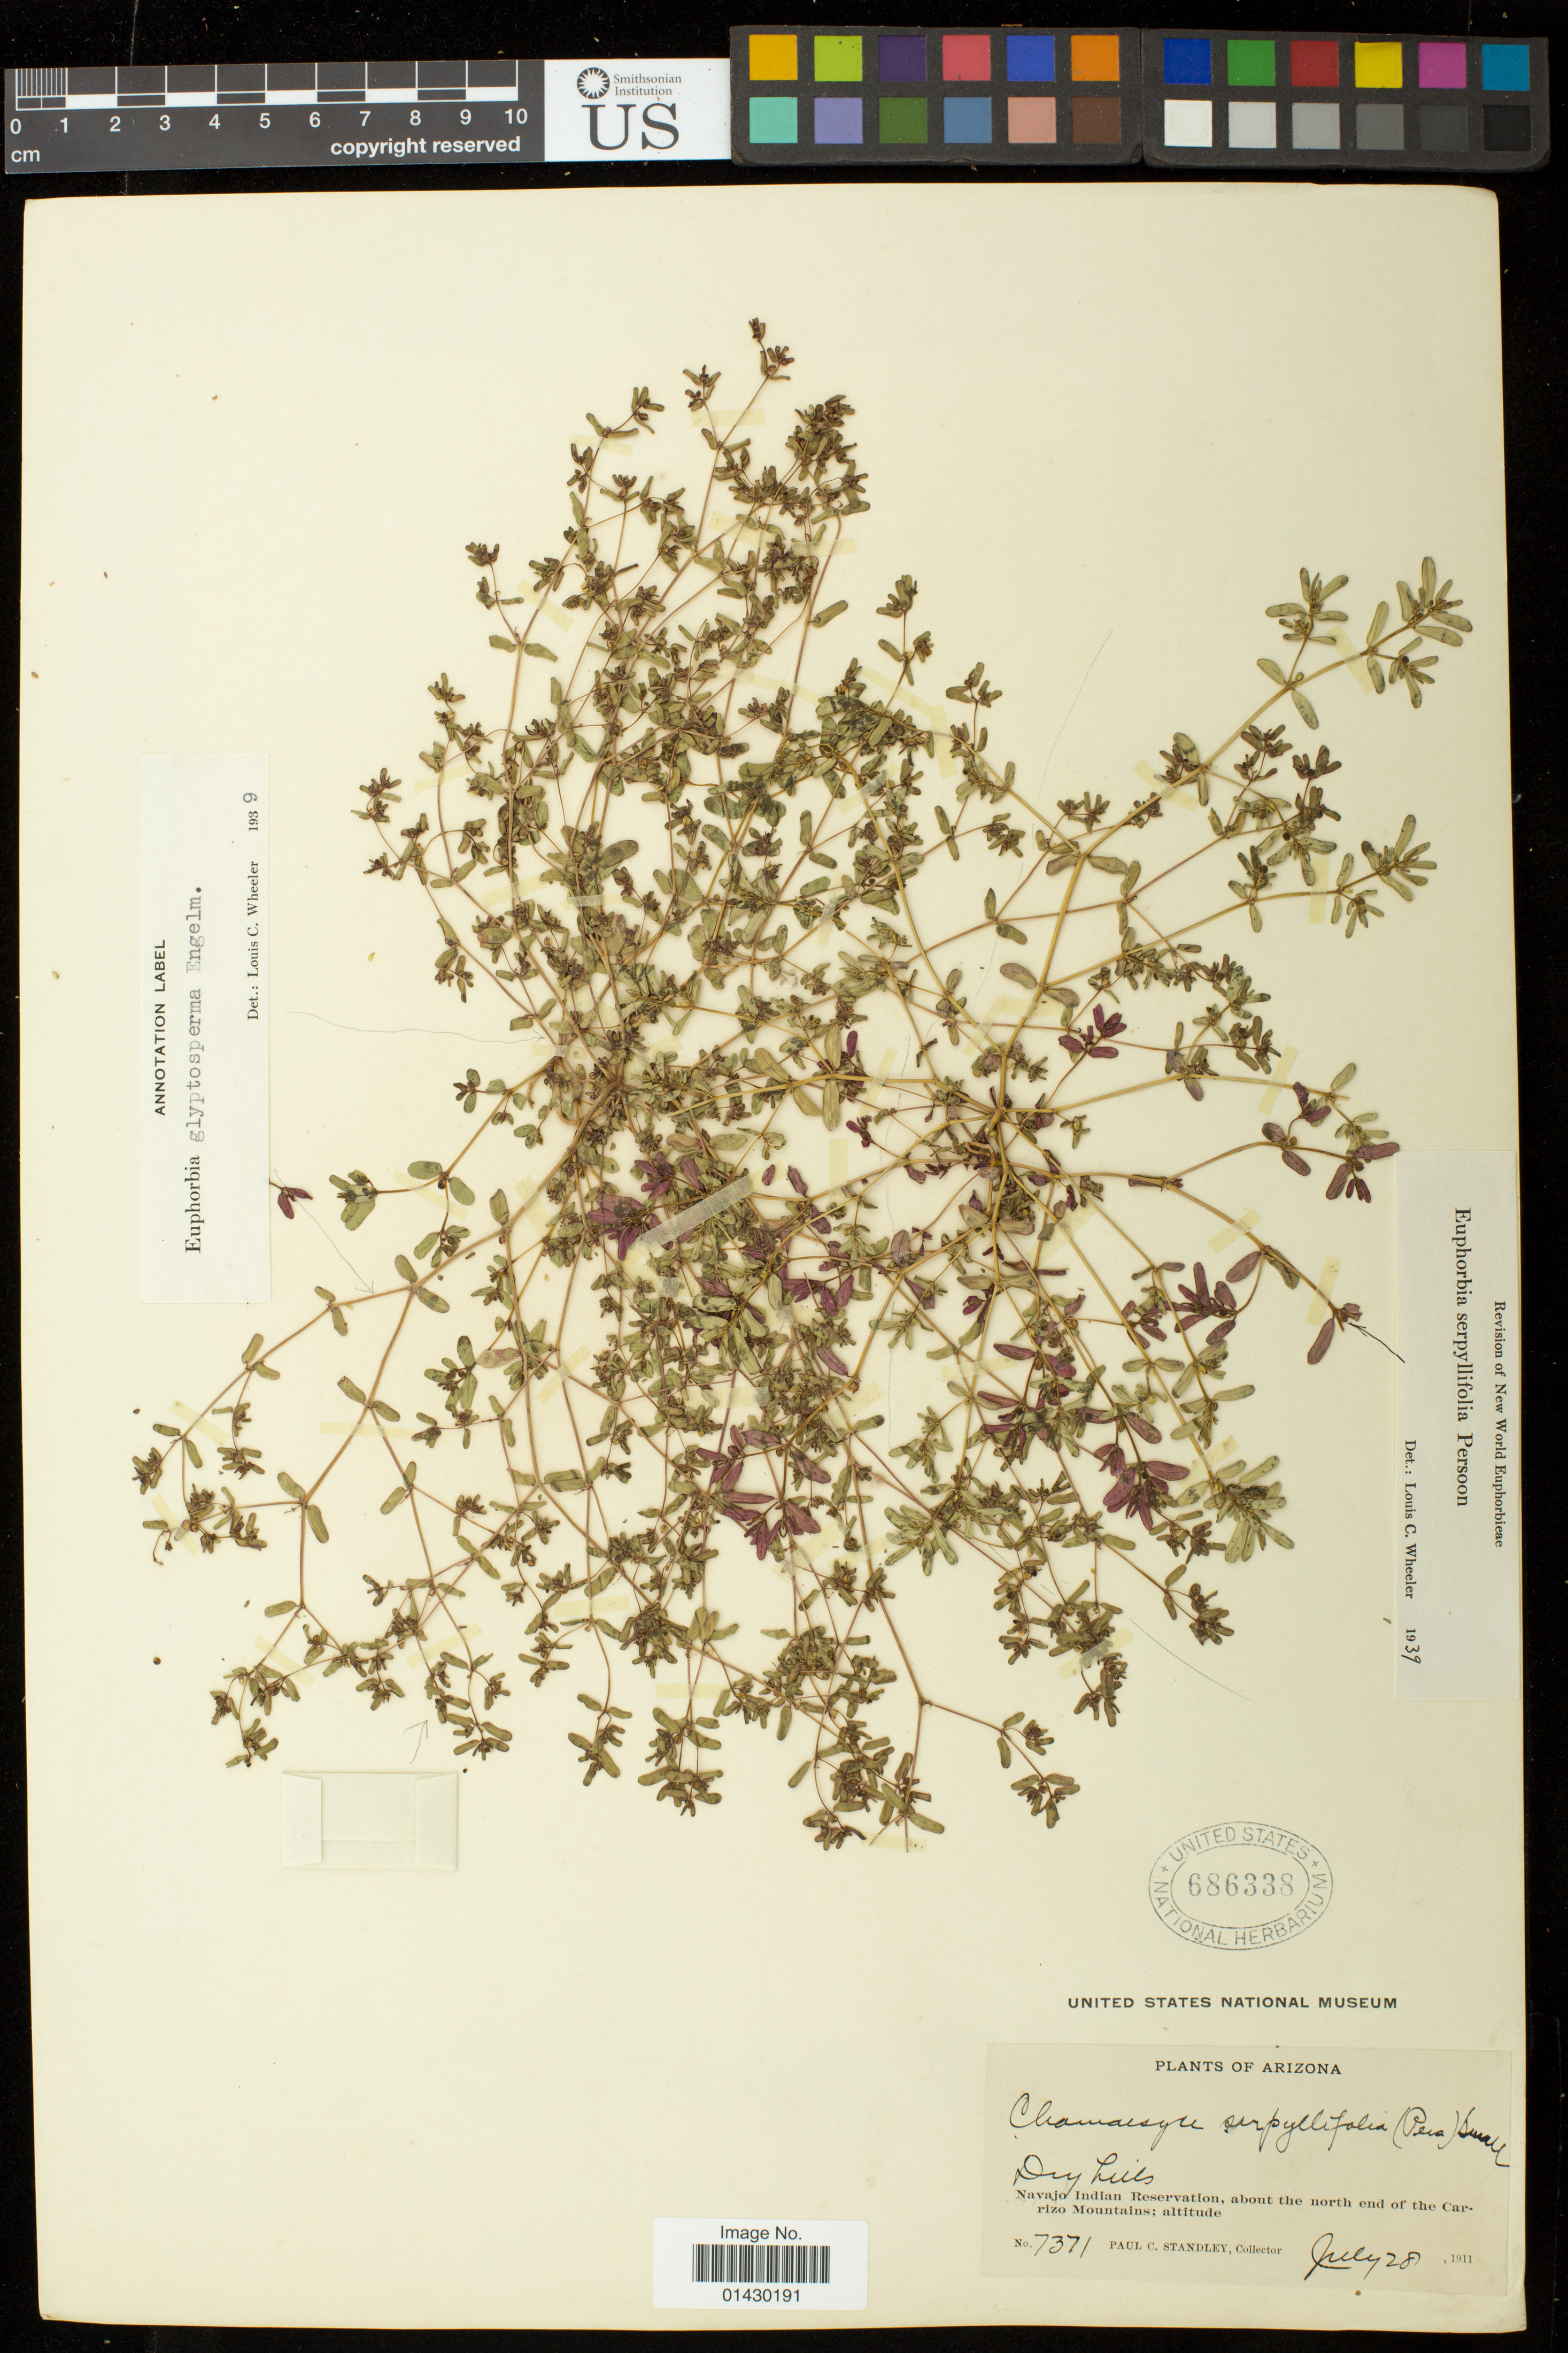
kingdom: Plantae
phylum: Tracheophyta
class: Magnoliopsida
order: Malpighiales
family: Euphorbiaceae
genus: Euphorbia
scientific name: Euphorbia serpillifolia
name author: Pers.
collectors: P. C. Standley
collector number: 7371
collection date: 1911-07-28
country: United States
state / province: Arizona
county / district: Apache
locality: Navajo Indian Reservation, about the north end of the Carrizo Mountains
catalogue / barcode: US 686338